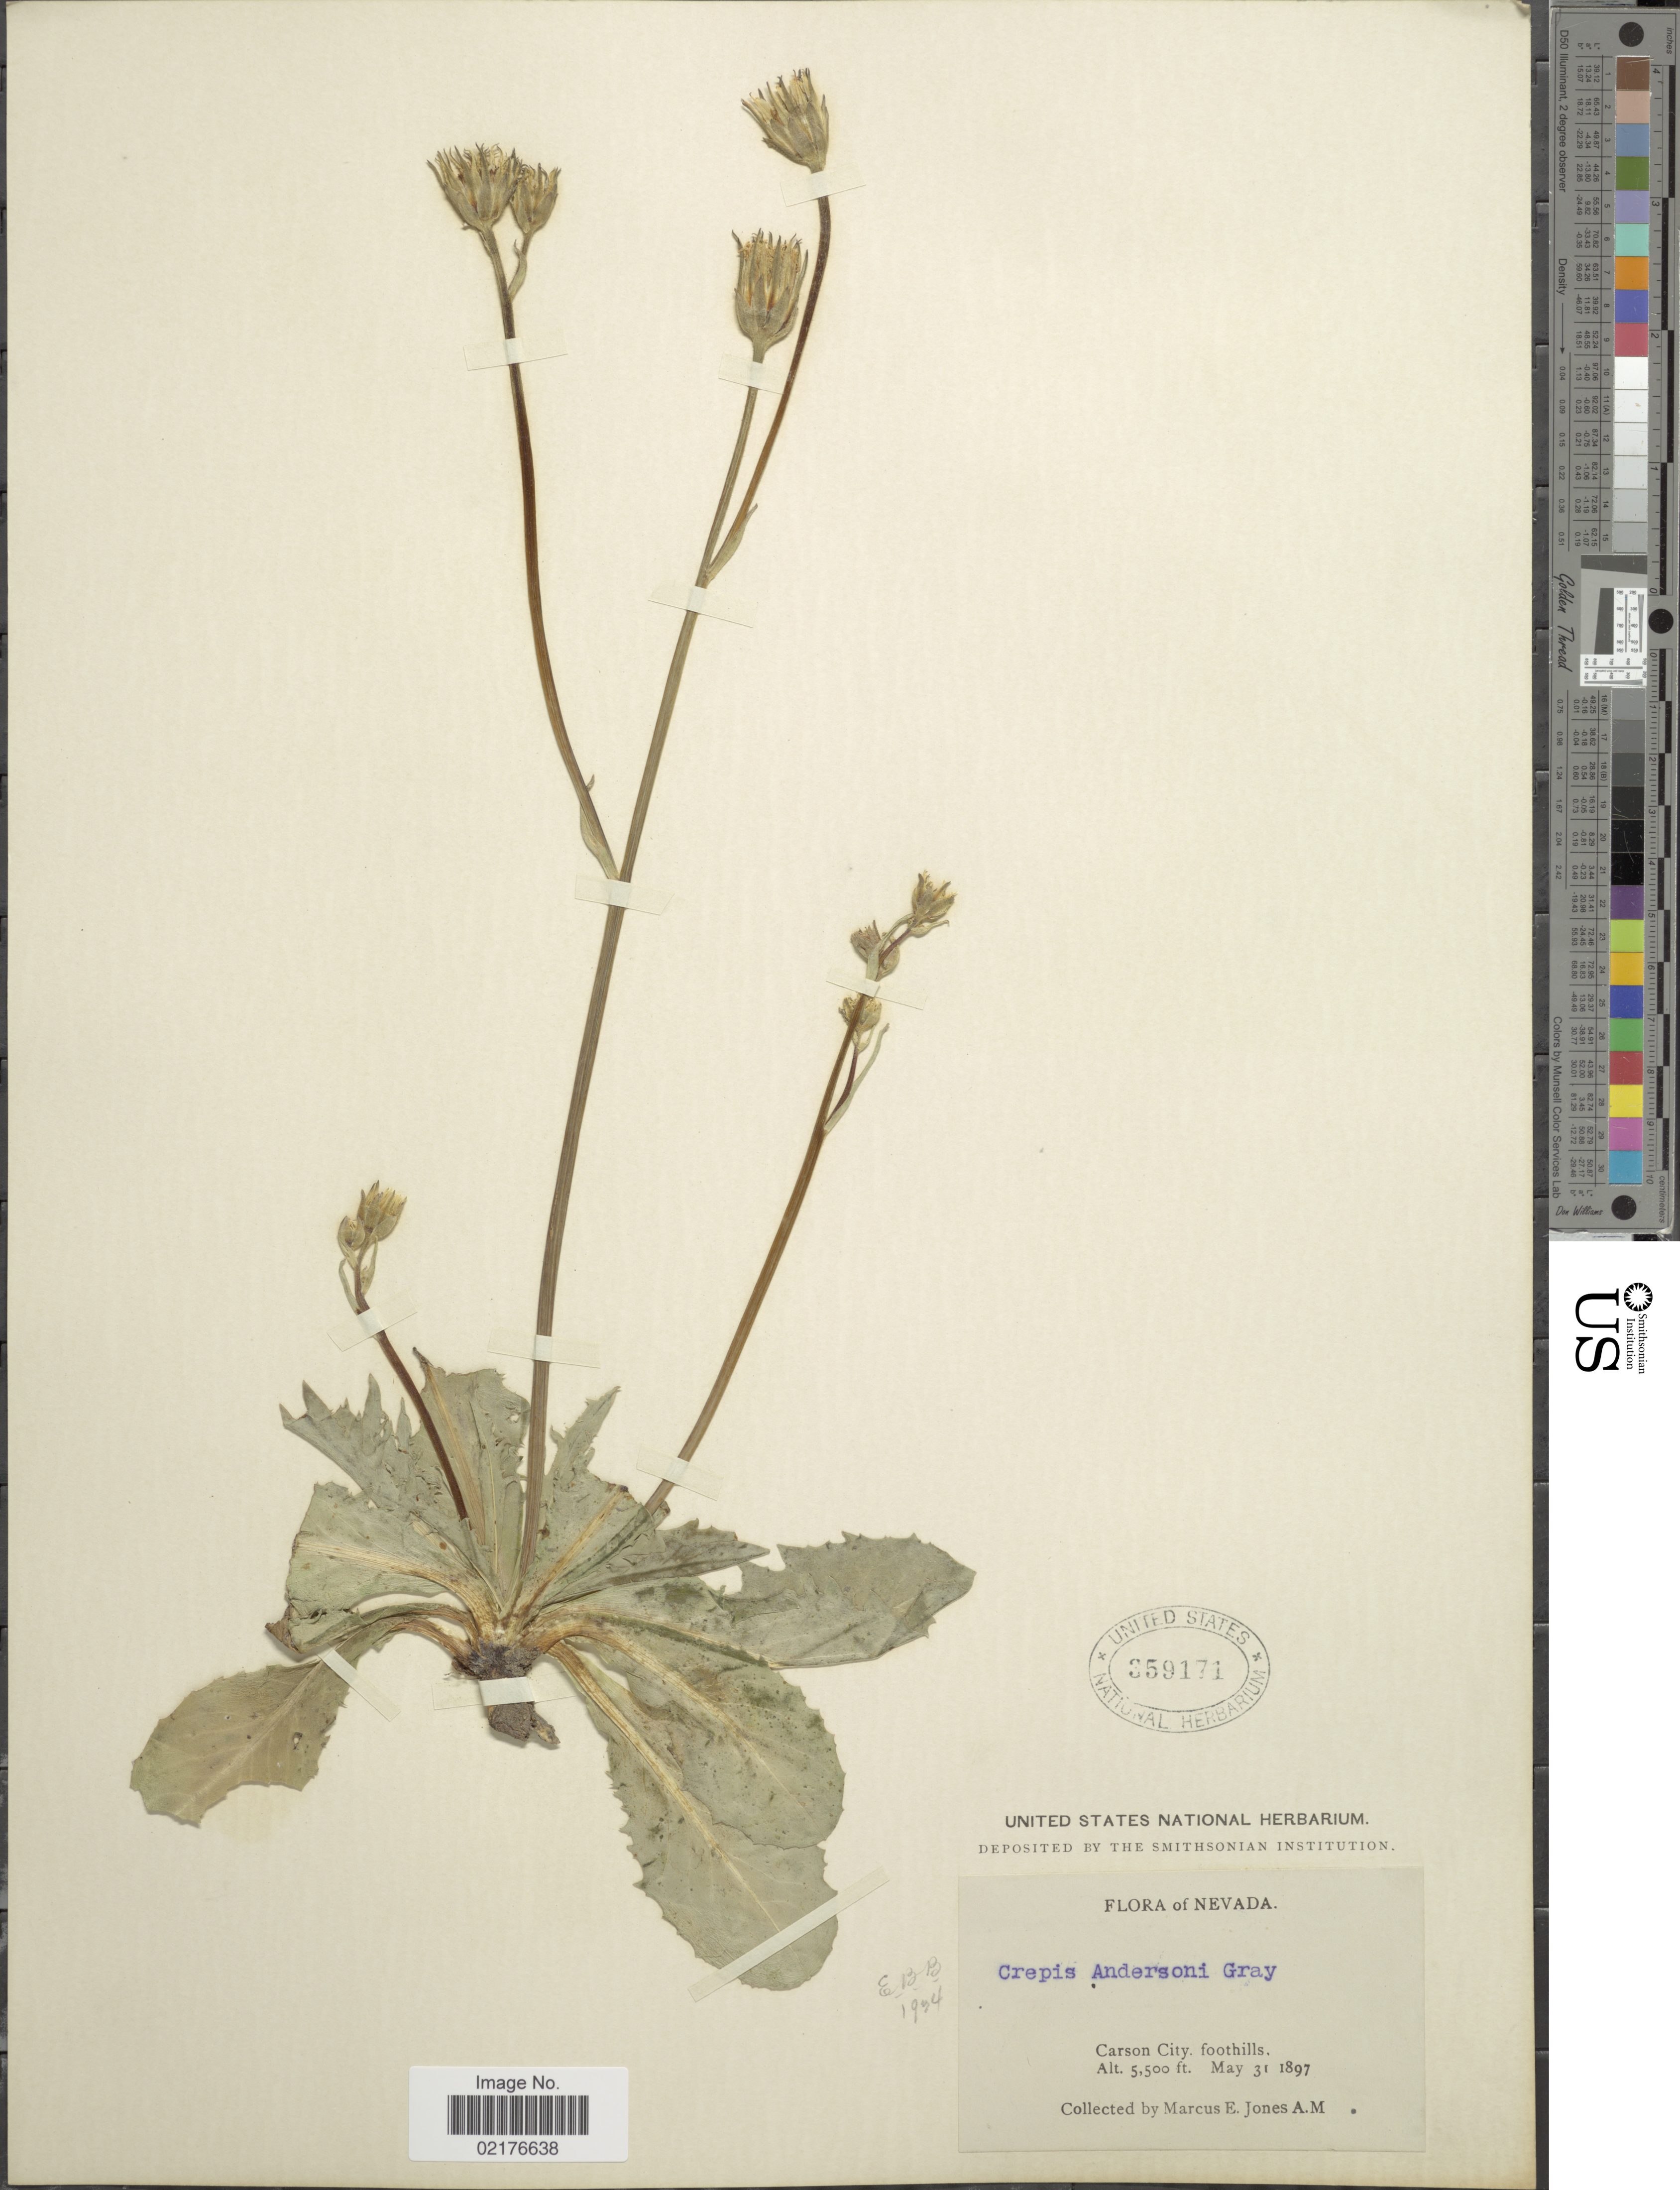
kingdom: Plantae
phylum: Tracheophyta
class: Magnoliopsida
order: Asterales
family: Asteraceae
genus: Crepis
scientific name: Crepis runcinata subsp. andersonii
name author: (A. Gray) Babc. & Stebbins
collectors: M. E. Jones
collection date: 1897-05-31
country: United States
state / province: Nevada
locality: Carson City, foothills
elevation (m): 1676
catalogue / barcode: US 359171